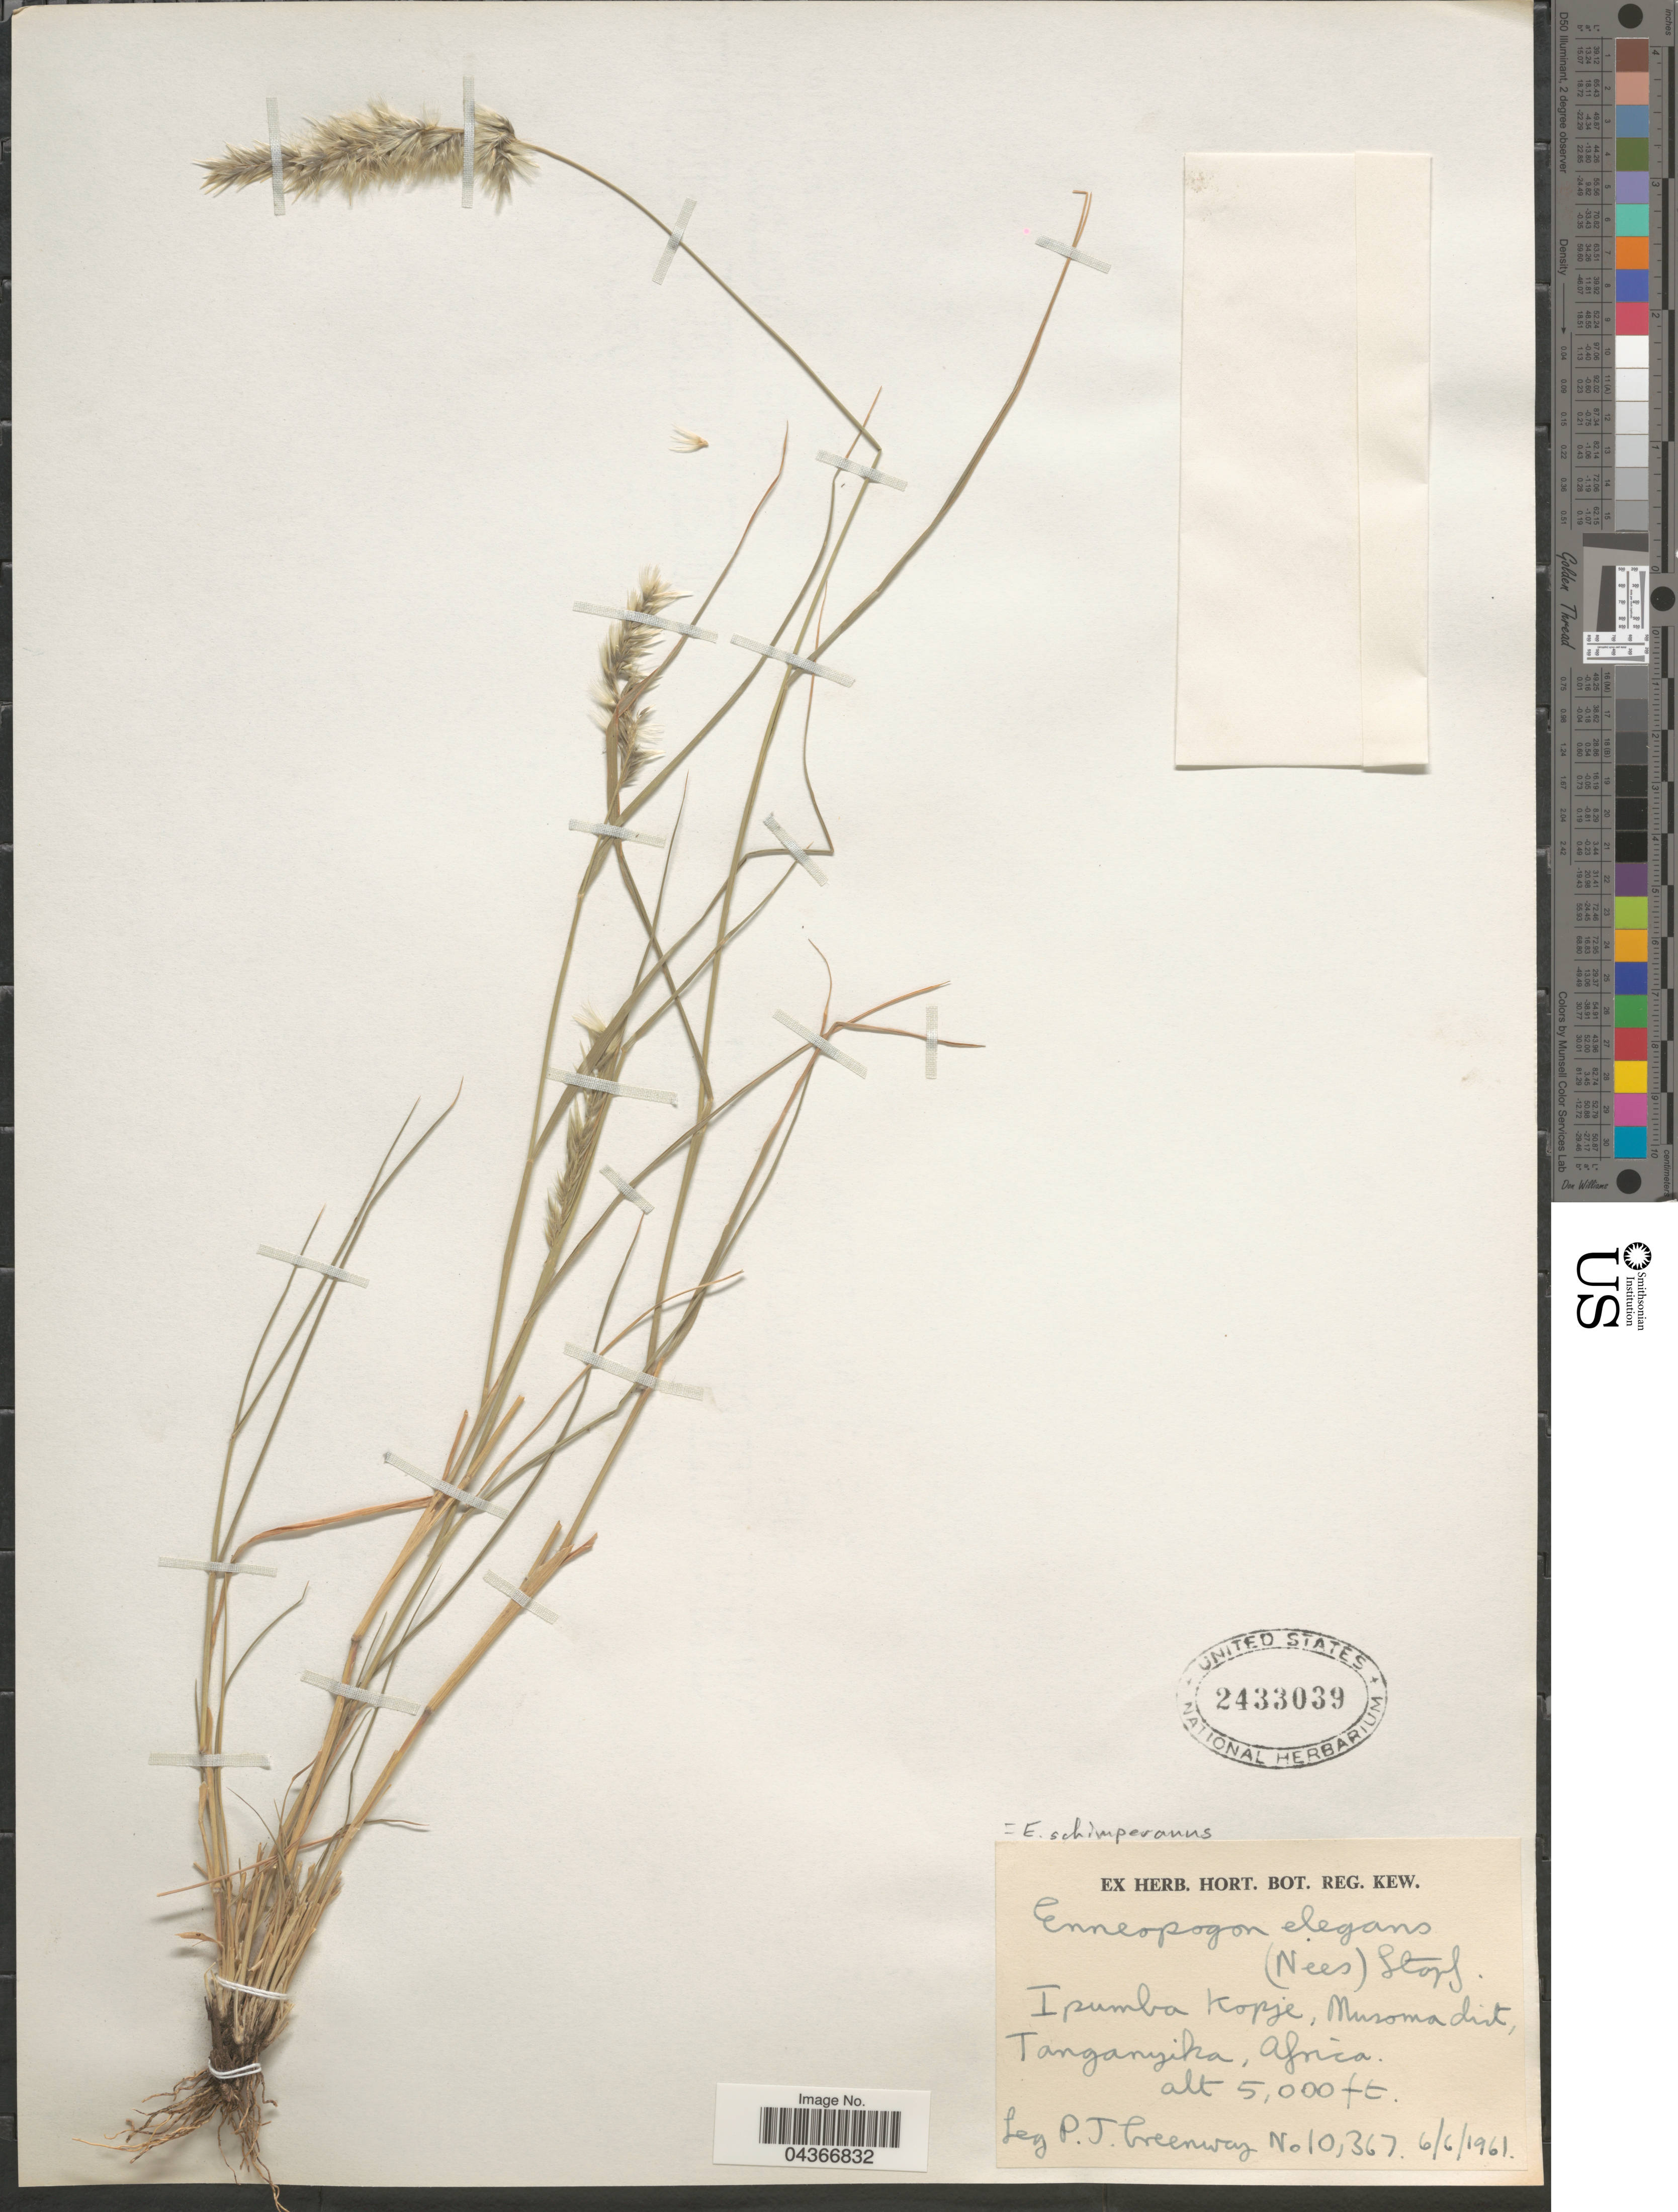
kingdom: Plantae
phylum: Tracheophyta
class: Liliopsida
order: Poales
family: Poaceae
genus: Enneapogon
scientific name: Enneapogon persicus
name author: Boiss.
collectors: P. J. Greenway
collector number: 10367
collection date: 1961-06-06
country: Tanzania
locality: Isumba Kopje, Musoma dist. Tanganyika.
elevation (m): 1524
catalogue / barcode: US 2433039